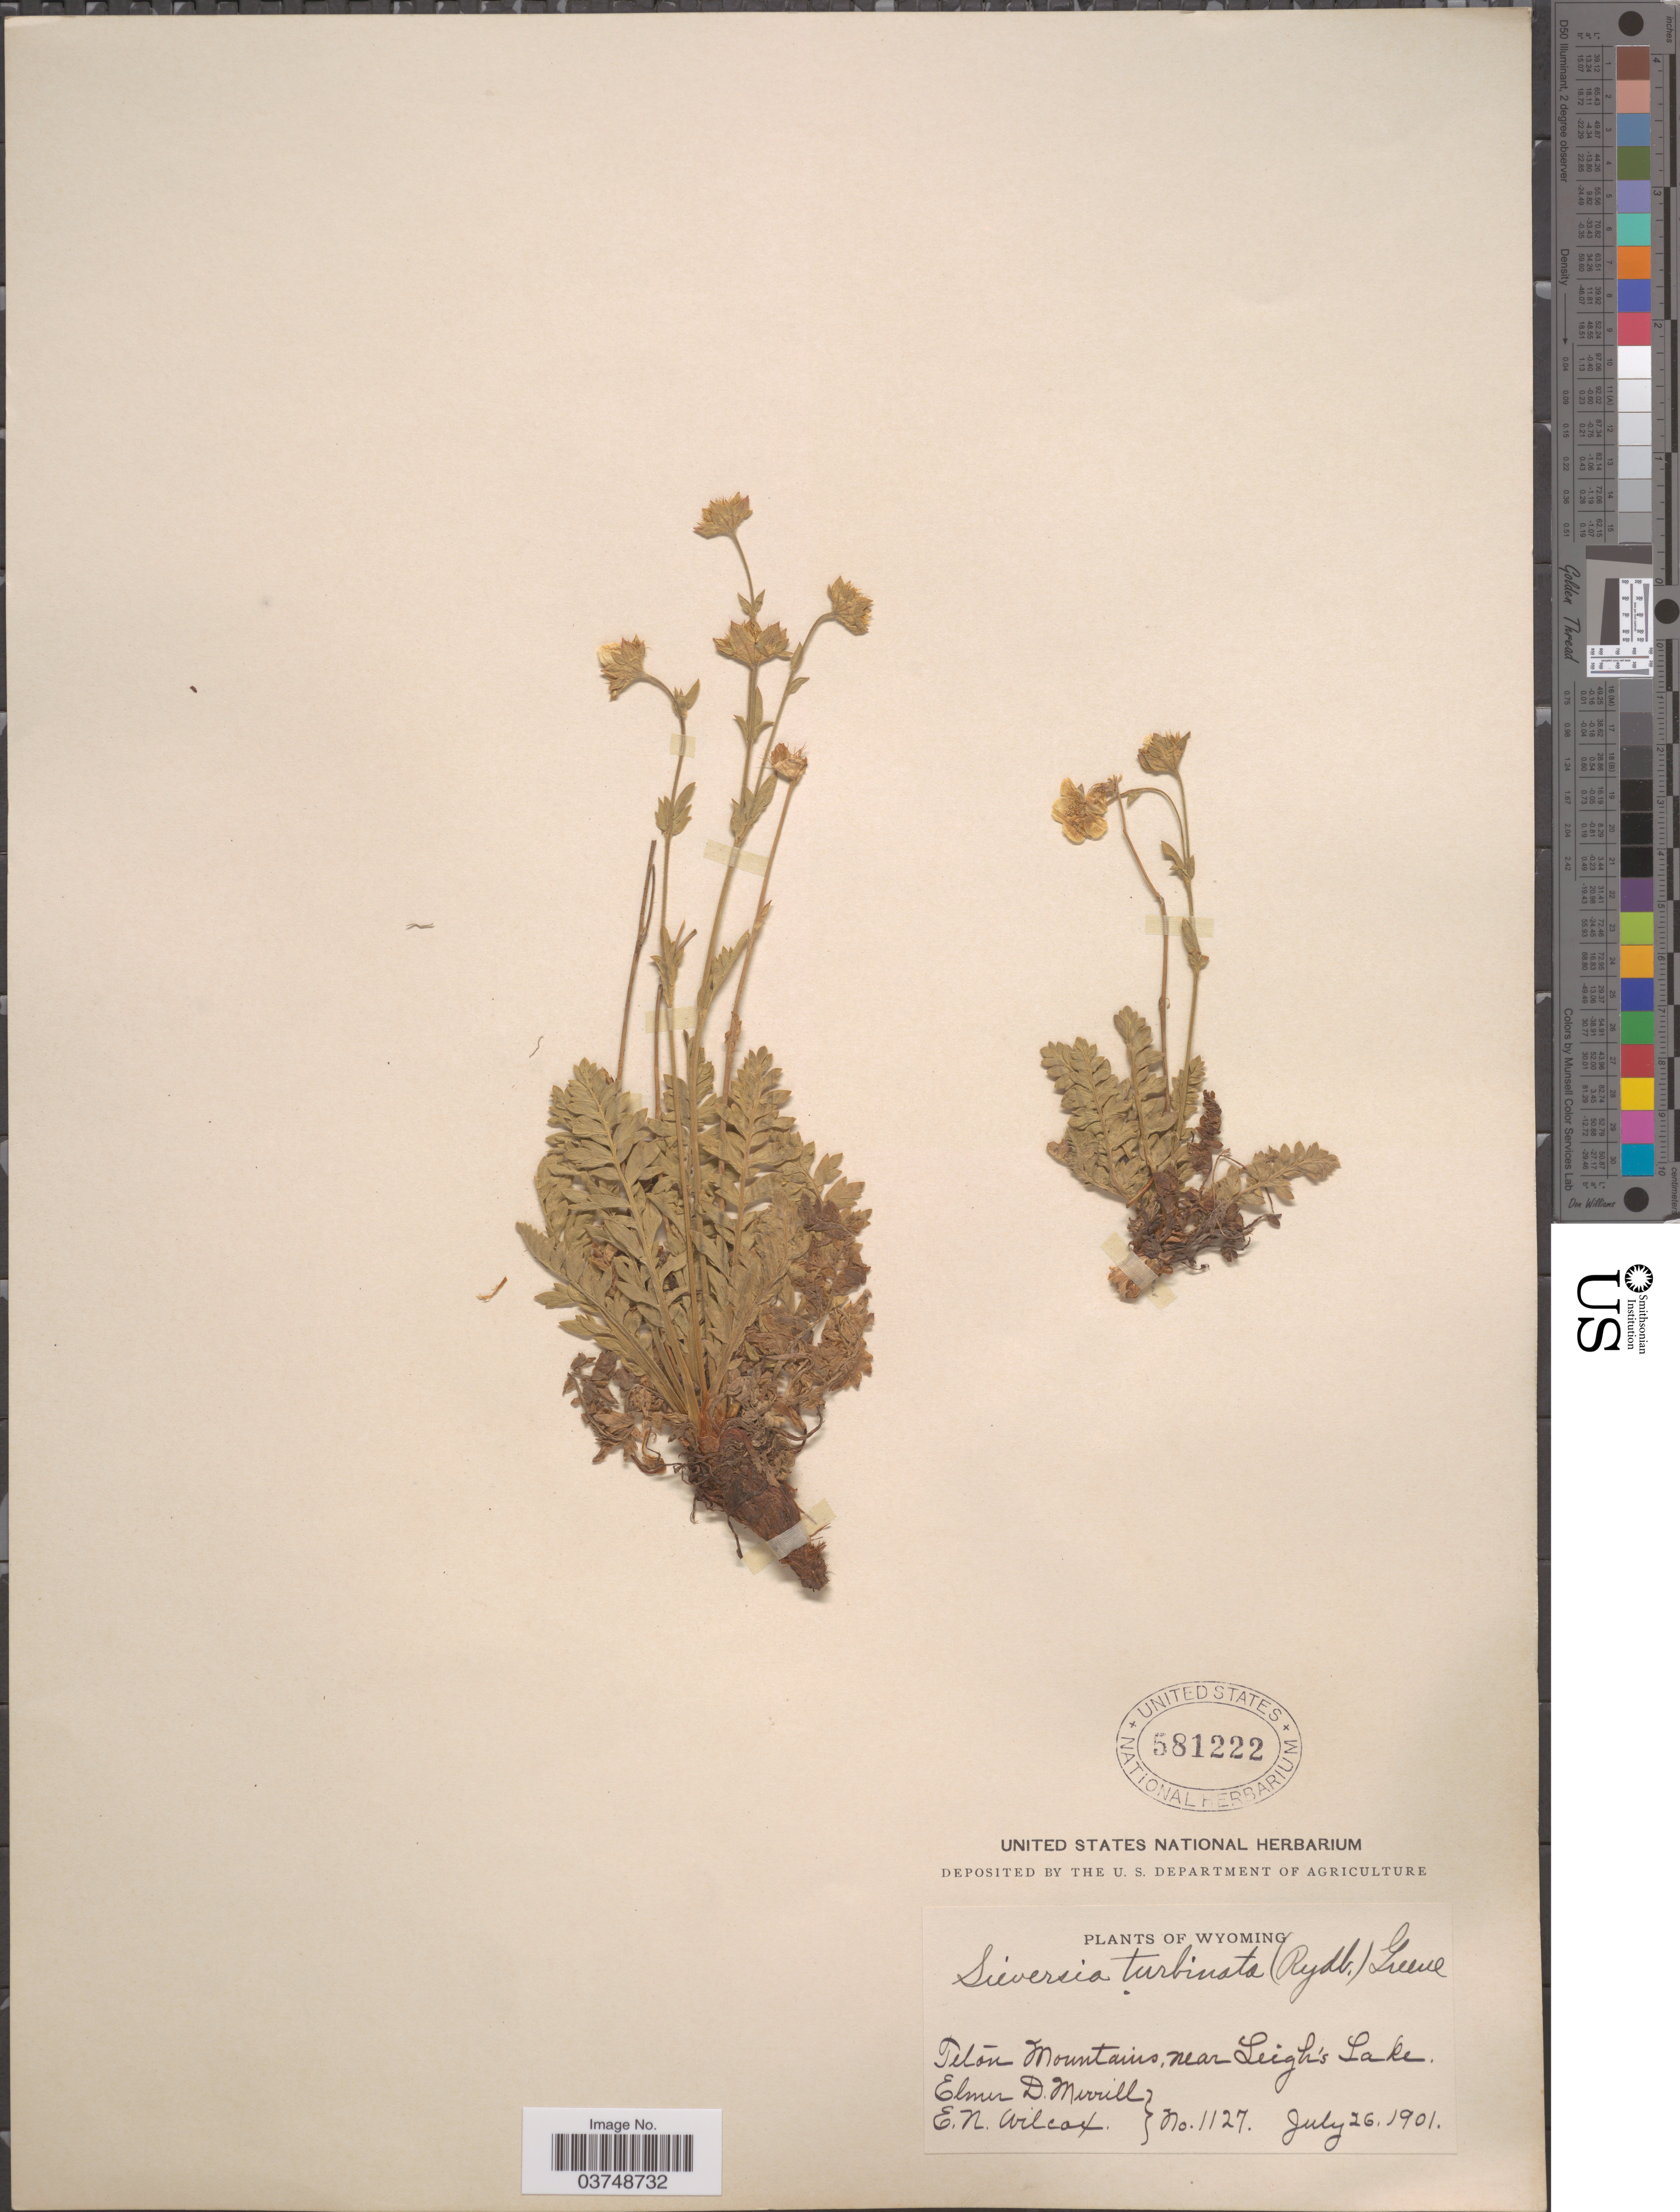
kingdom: Plantae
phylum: Tracheophyta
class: Magnoliopsida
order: Rosales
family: Rosaceae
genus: Geum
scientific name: Geum rossii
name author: (R. Br.) Ser.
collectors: E. D. Merrill & E. Wilcox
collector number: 1127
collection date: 1901-07-26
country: United States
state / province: Wyoming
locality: Teton Mountains, near Leigh's Lake.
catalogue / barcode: US 581222